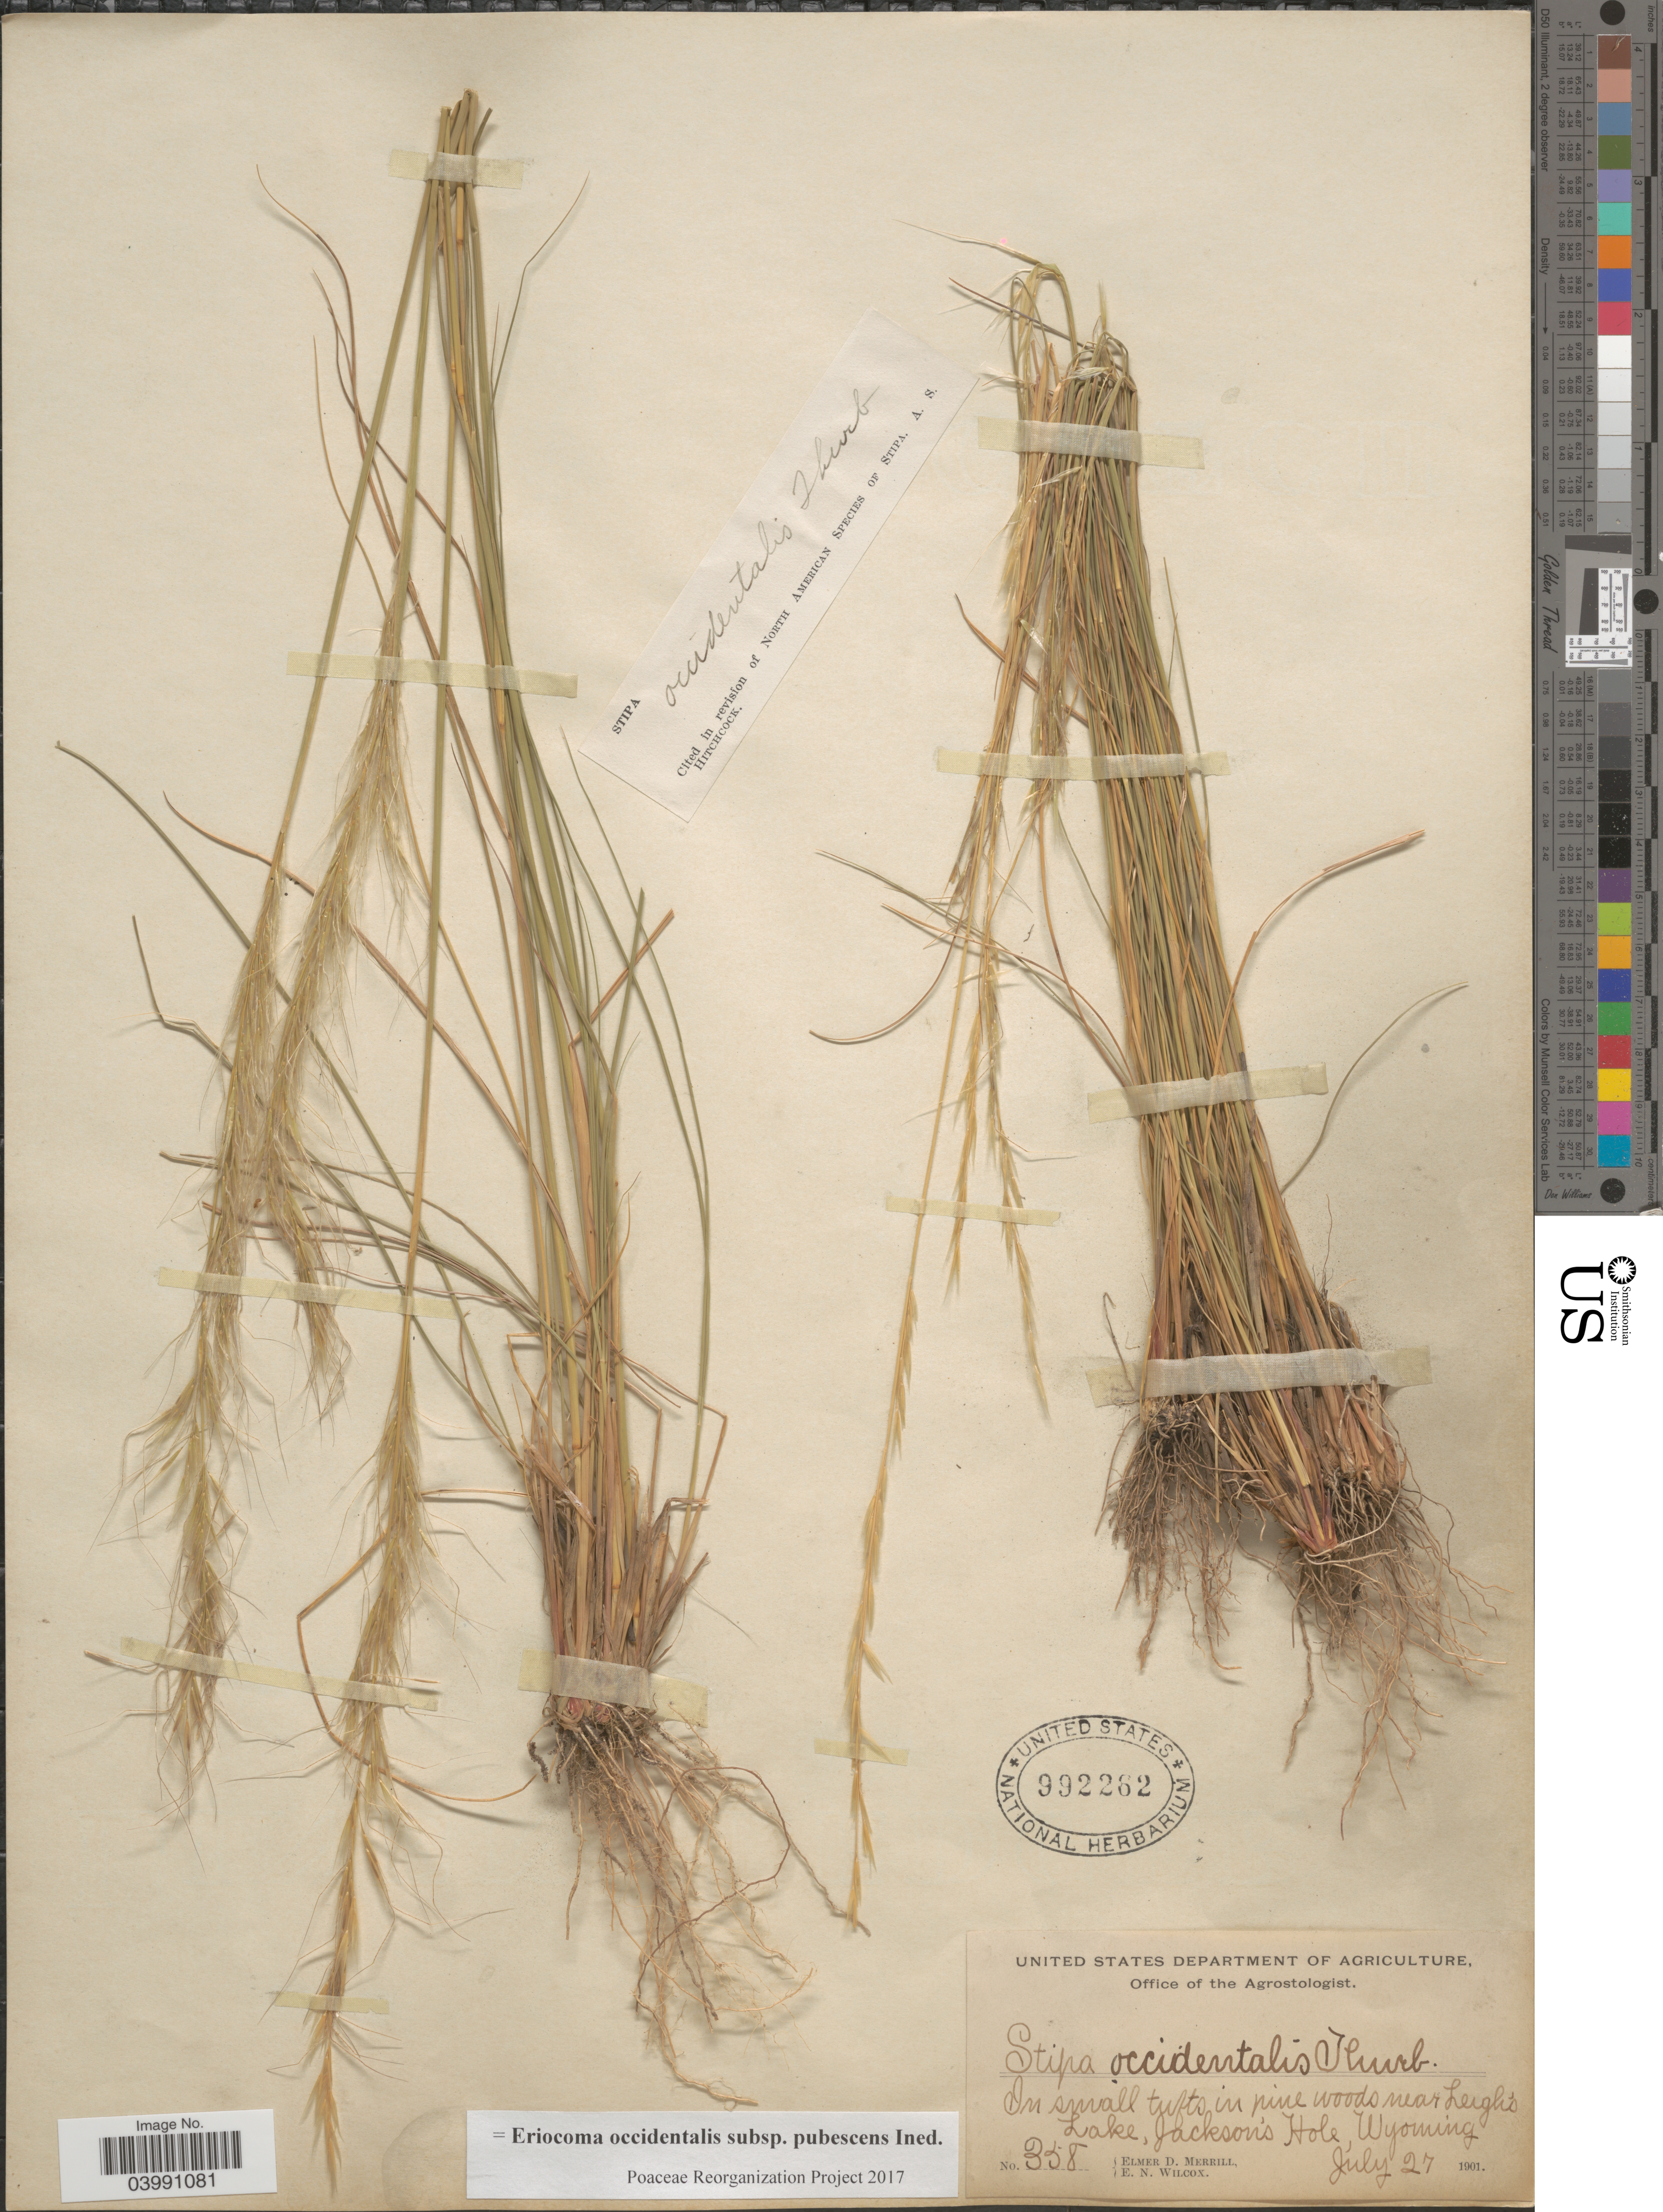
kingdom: Plantae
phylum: Tracheophyta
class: Liliopsida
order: Poales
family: Poaceae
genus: Eriocoma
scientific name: Eriocoma occidentalis subsp. pubescens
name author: (Vasey) Romasch.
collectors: E. D. Merrill & E. Wilcox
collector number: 358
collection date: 1901-07-27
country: United States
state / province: Wyoming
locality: In pine woods near Leigh's Lake, Jackson's Hole.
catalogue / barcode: US 992262